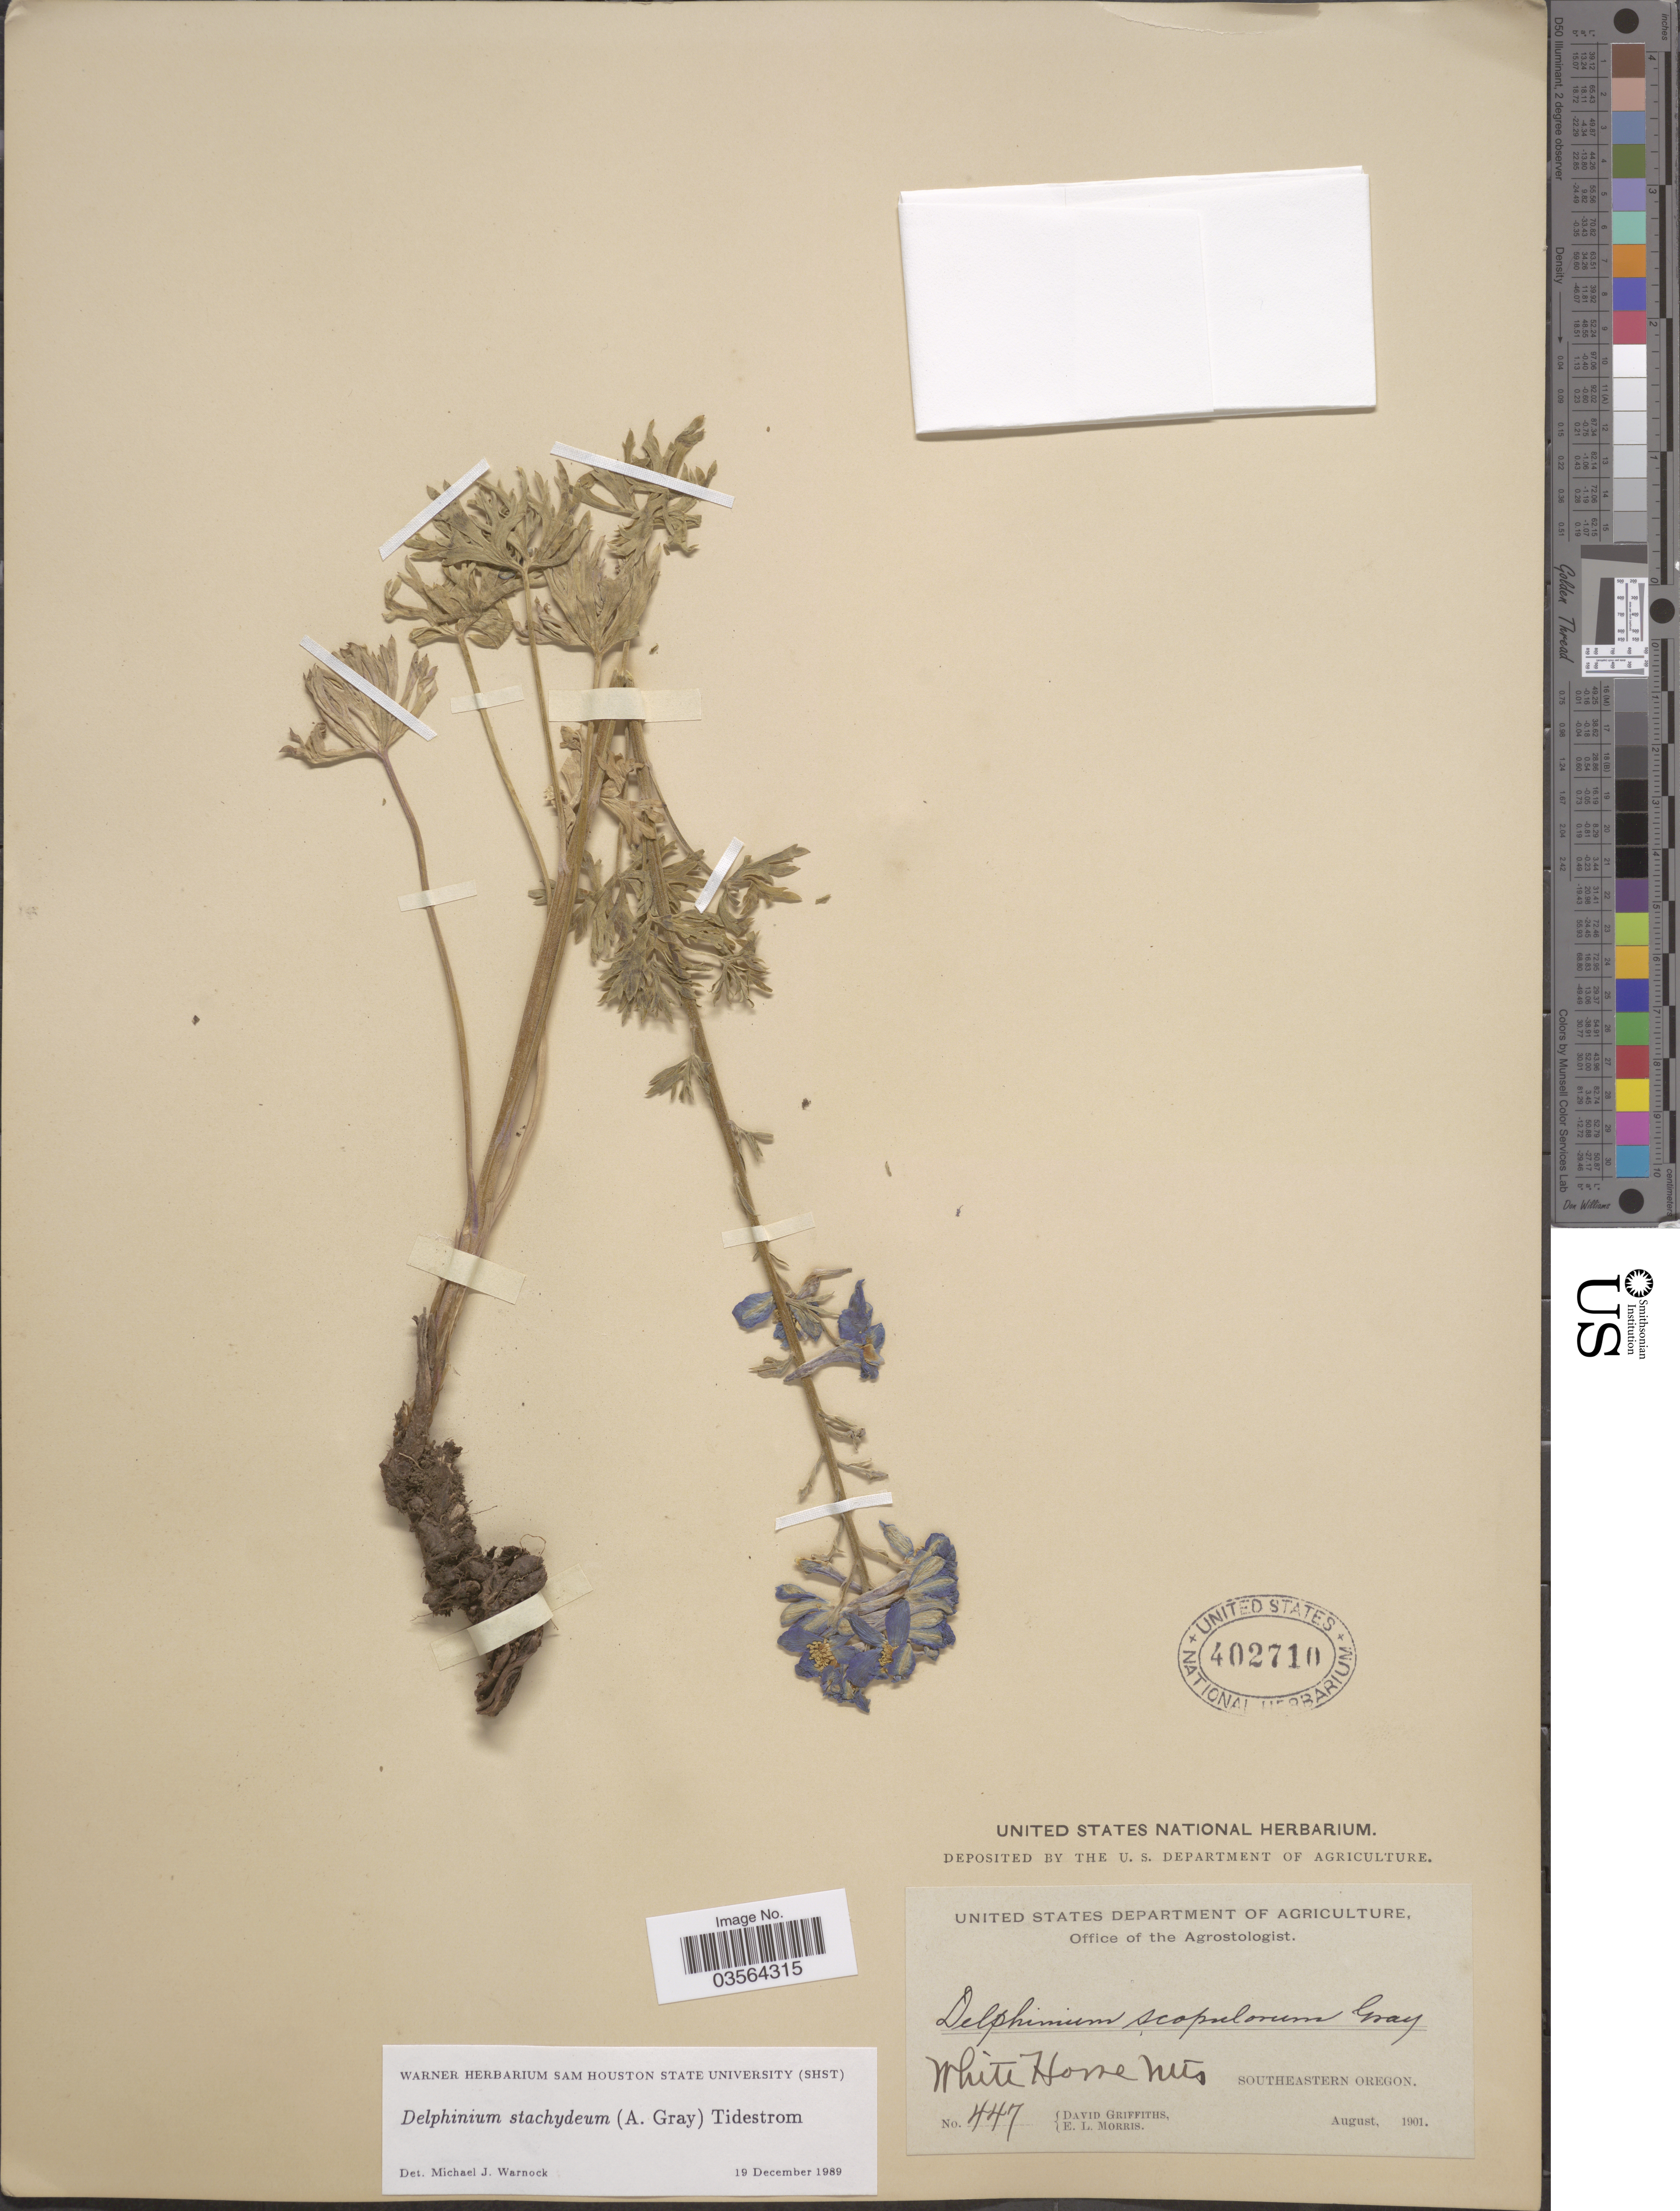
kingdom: Plantae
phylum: Tracheophyta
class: Magnoliopsida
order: Ranunculales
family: Ranunculaceae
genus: Delphinium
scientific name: Delphinium stachydeum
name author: (A. Gray) Tidestr.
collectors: D. Griffiths & E. Morris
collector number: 447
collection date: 1901-08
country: United States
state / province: Oregon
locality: White Horse Mts. Southeastern Oregon.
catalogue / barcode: US 402710